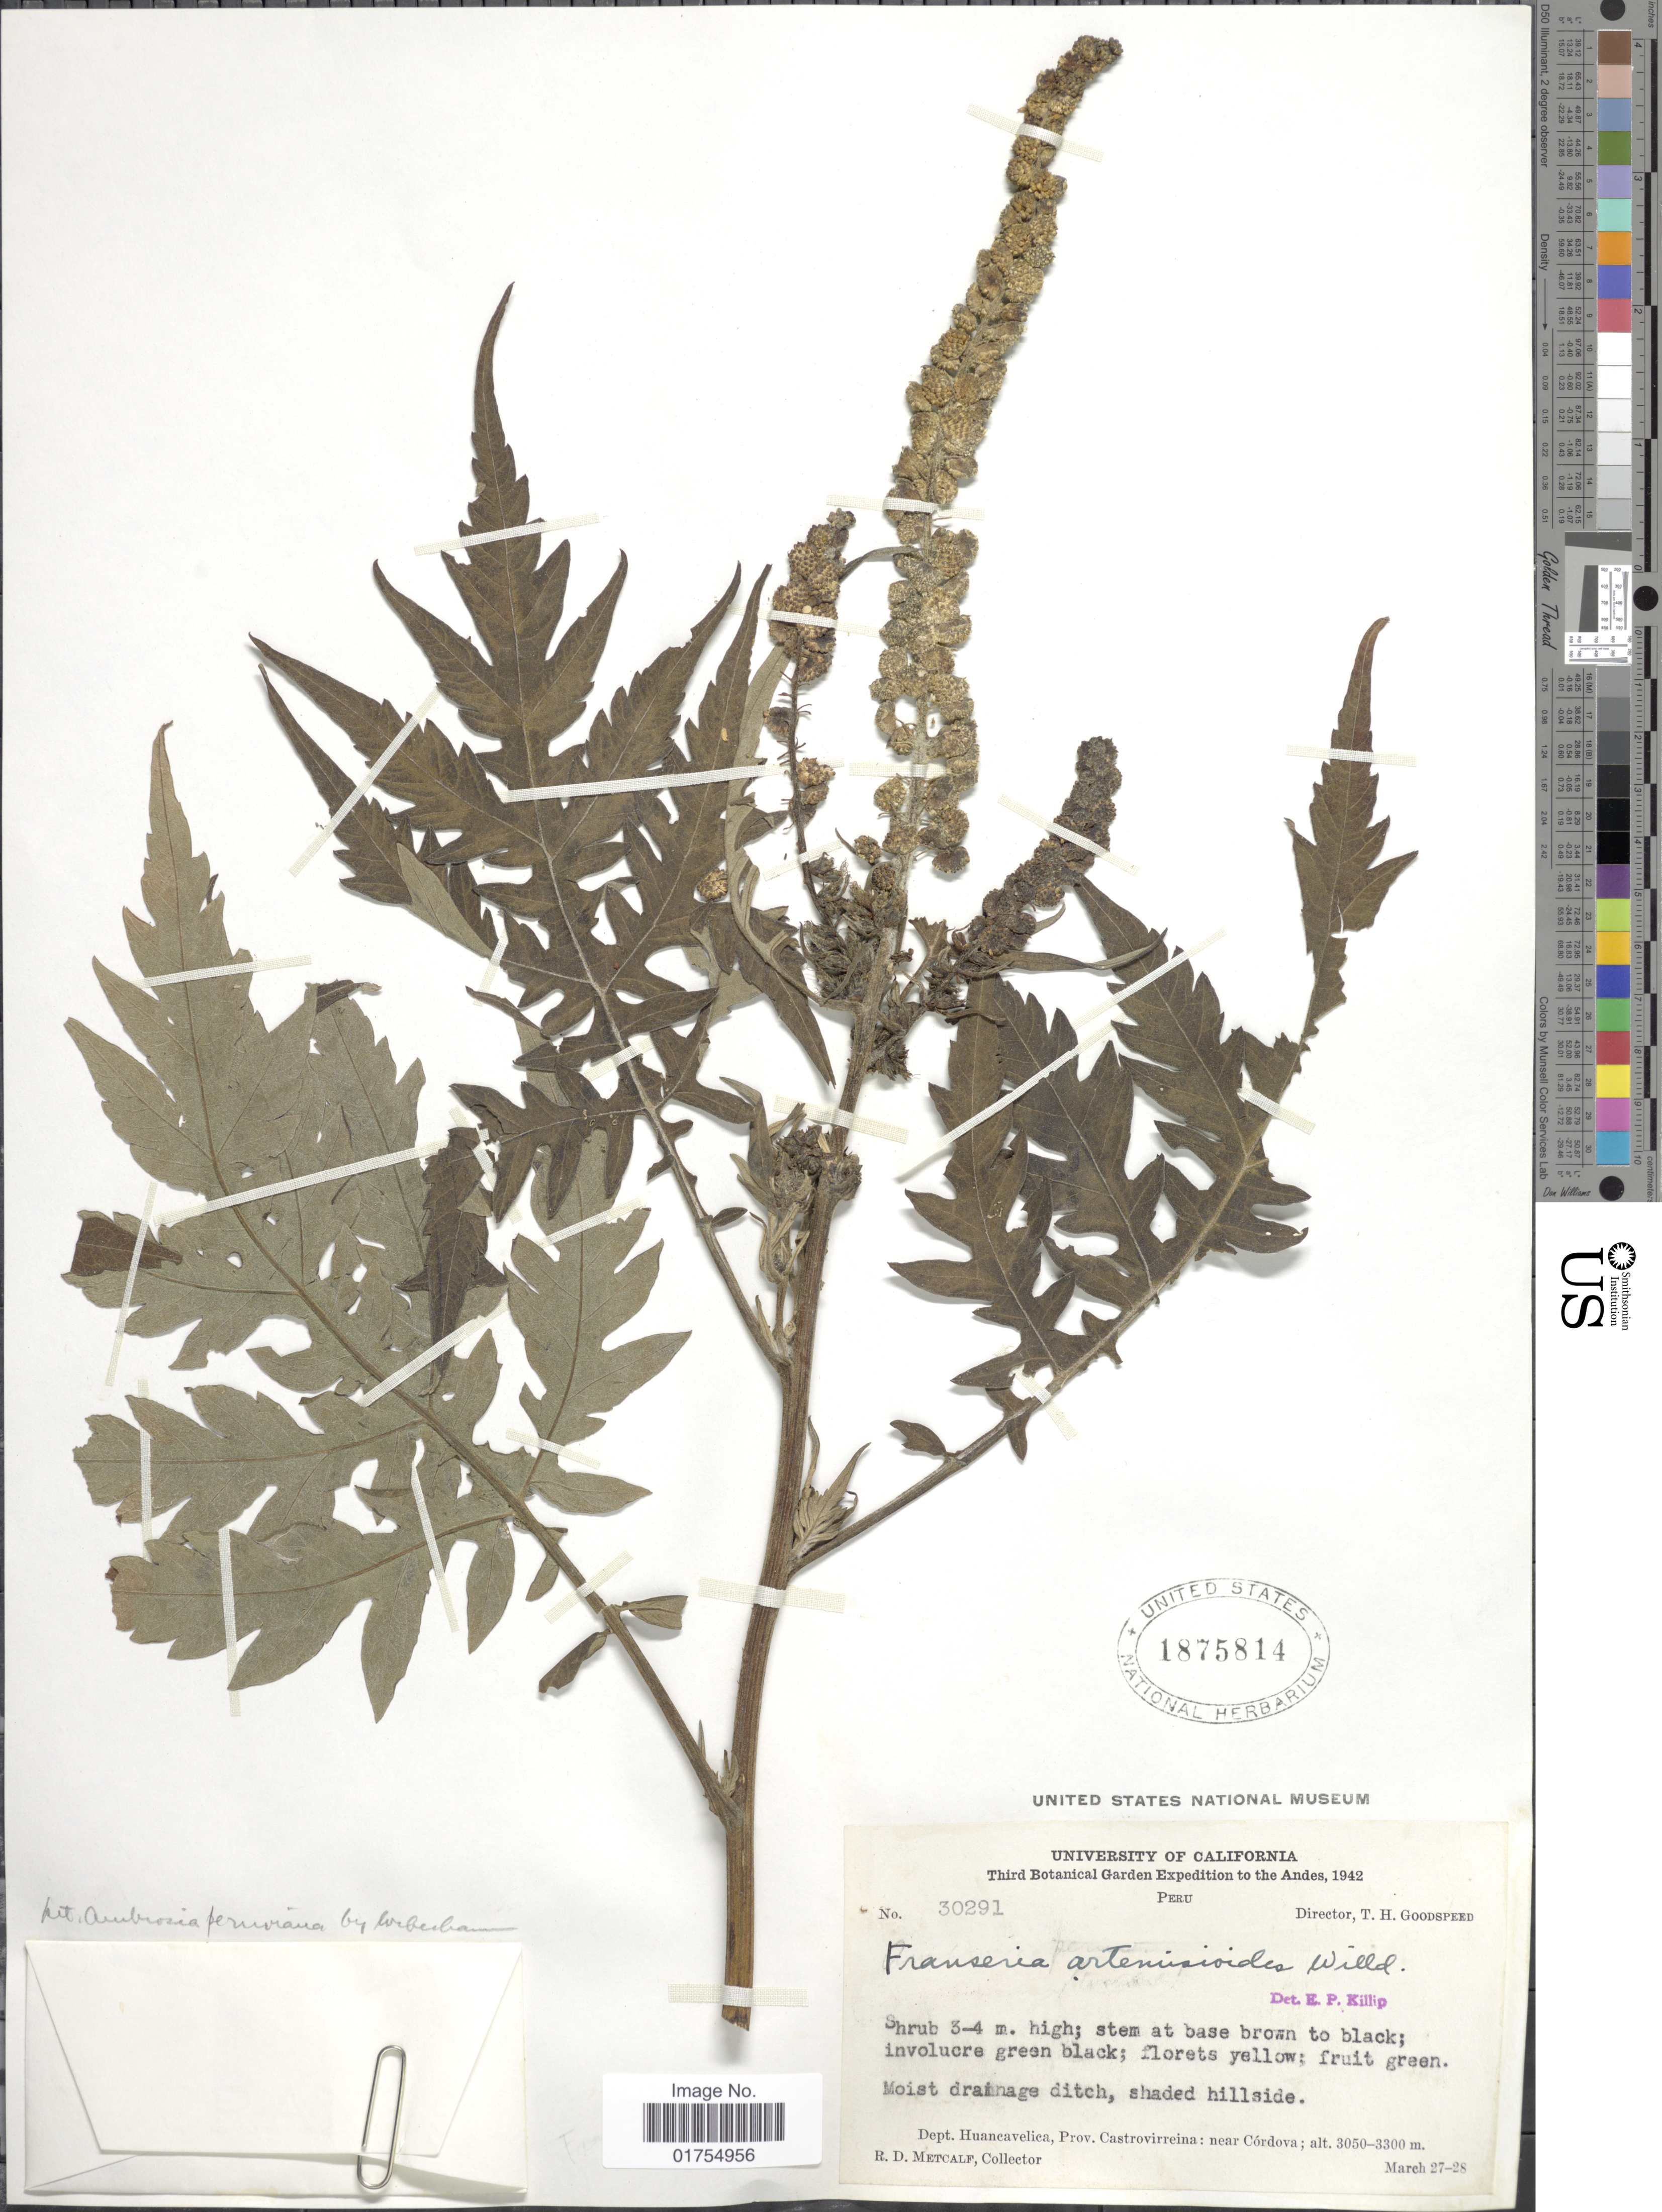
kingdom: Plantae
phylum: Tracheophyta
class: Magnoliopsida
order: Asterales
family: Asteraceae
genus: Franseria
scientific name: Franseria artemisioides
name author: Willd.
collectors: R. D. Metcalf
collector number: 30291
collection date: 1942-03-27/1942-03-28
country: Peru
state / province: Huancavelica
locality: Prov. Castrovirreina; near Cordova. Andes.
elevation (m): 3050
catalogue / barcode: US 1875814